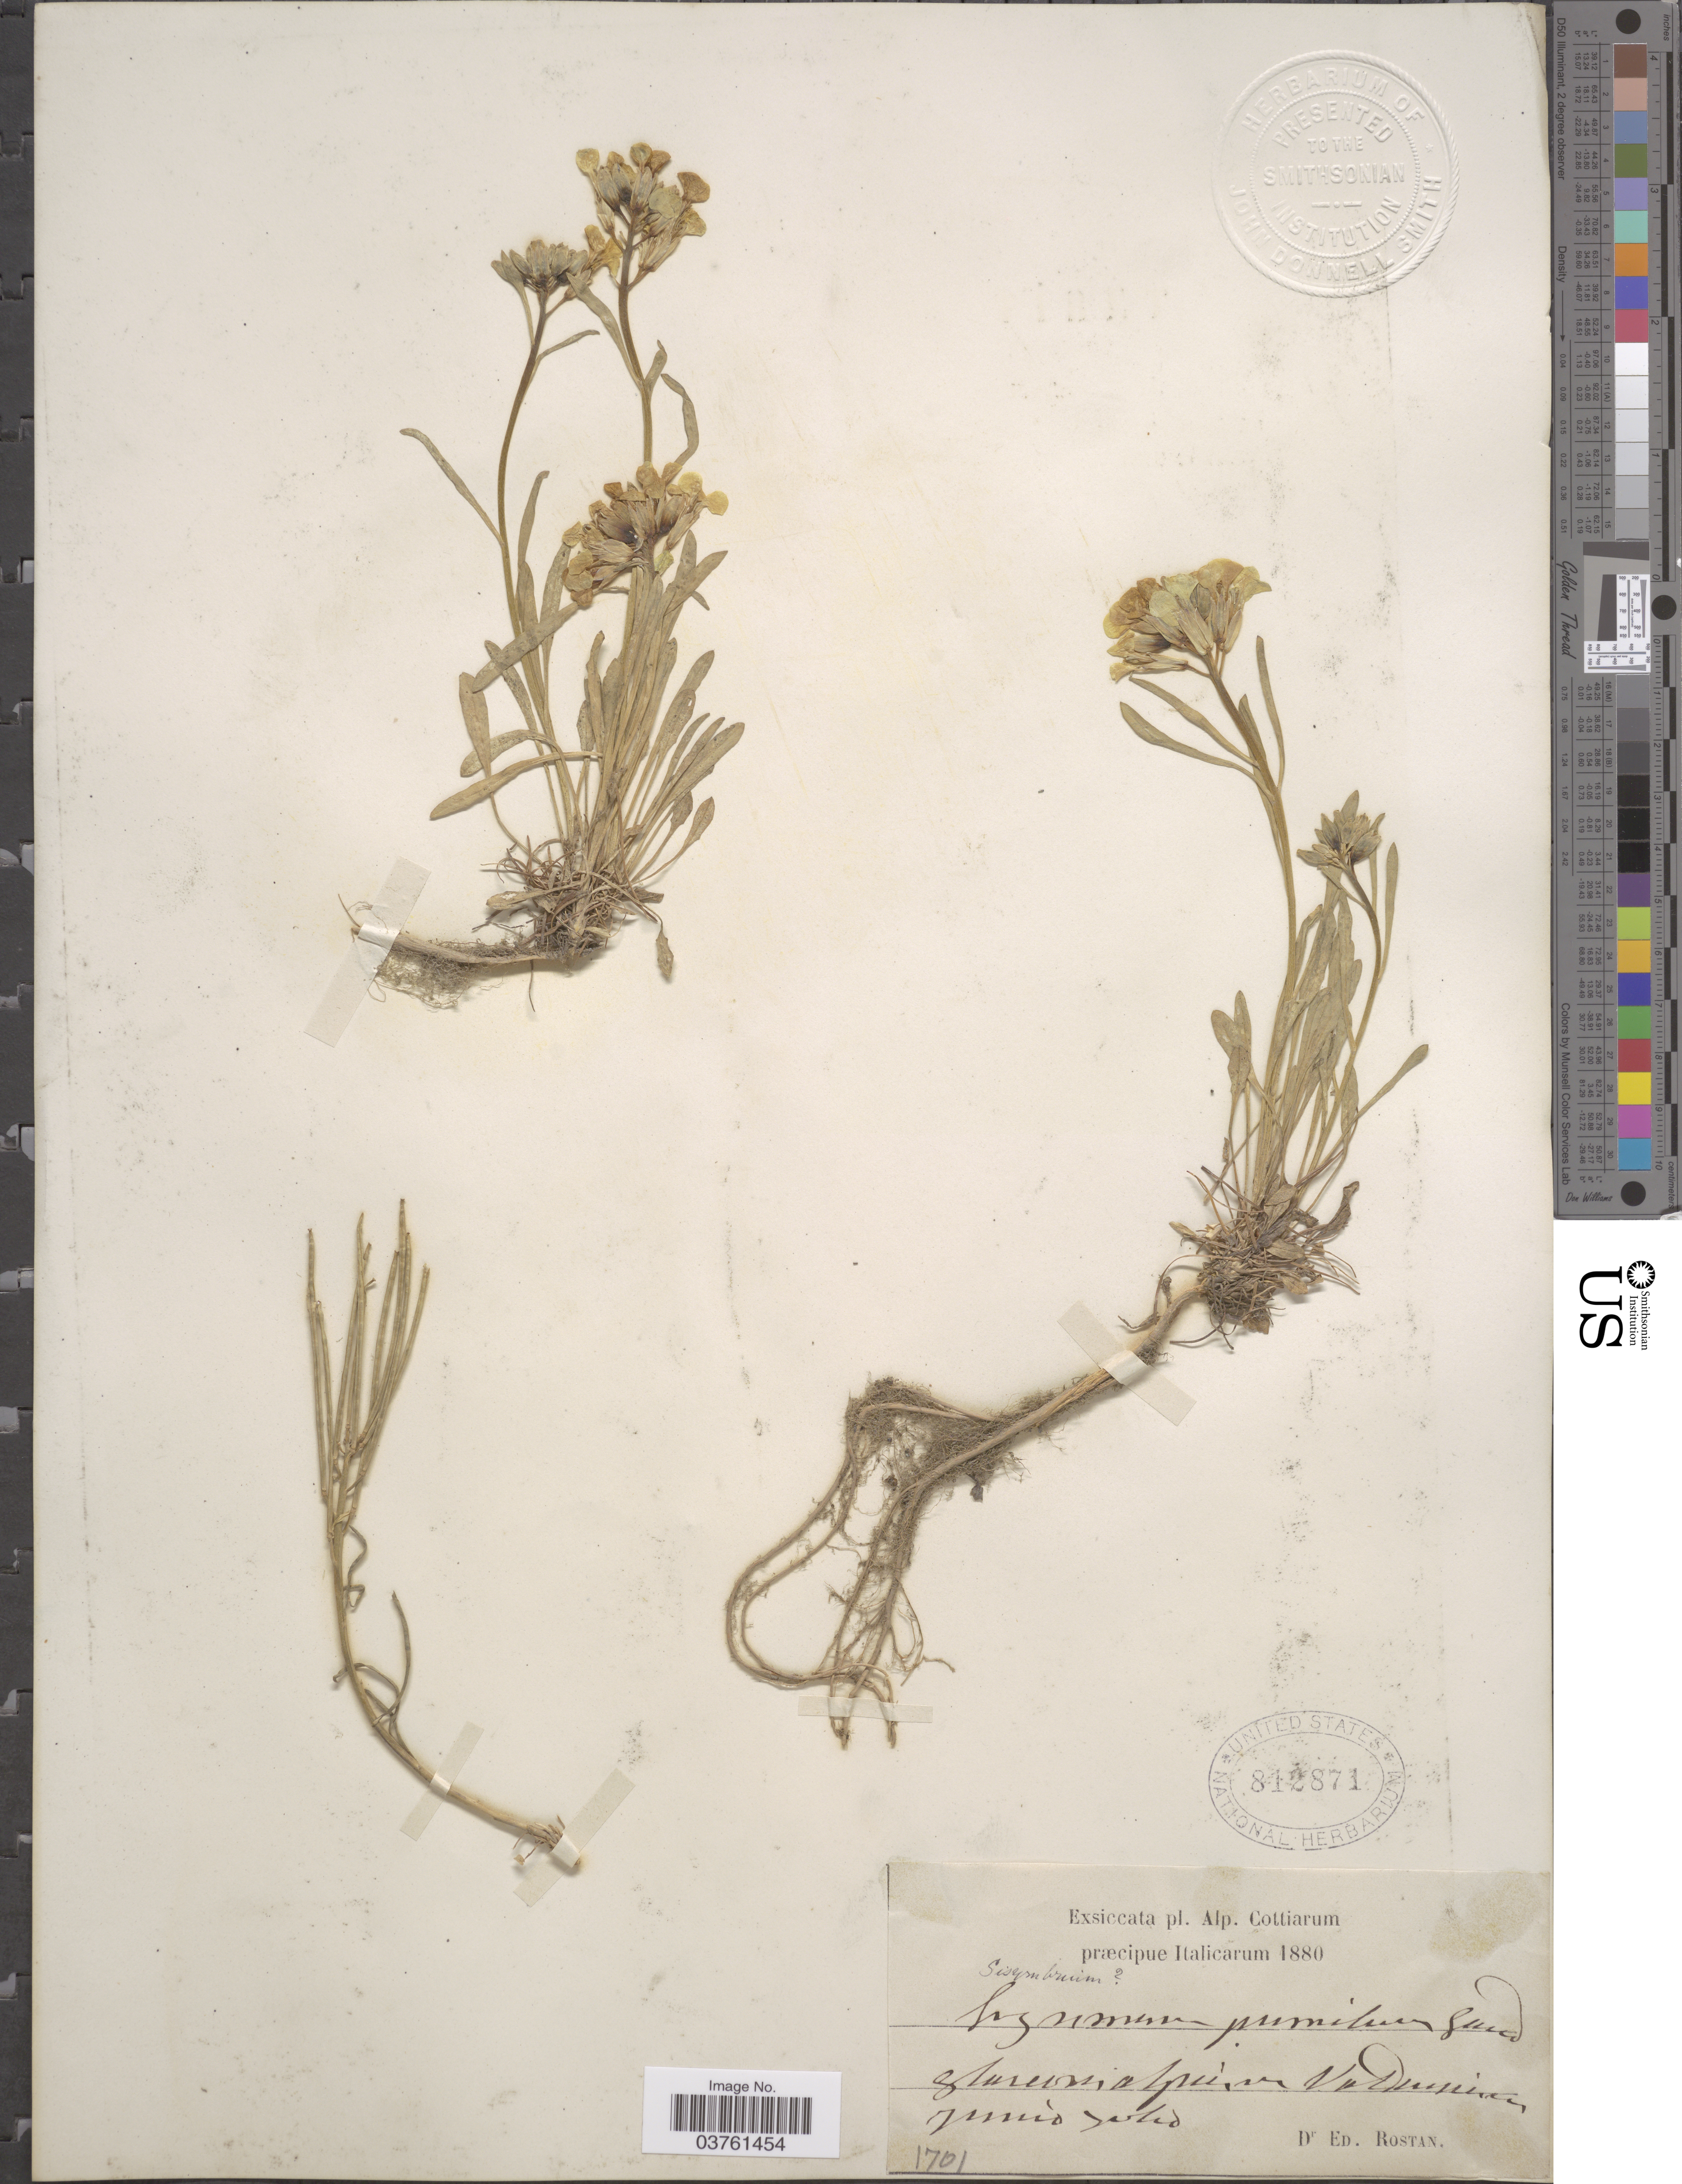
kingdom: Plantae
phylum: Tracheophyta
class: Magnoliopsida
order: Brassicales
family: Brassicaceae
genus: Erysimum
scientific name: Erysimum pumilum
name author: Schur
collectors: E. Rostan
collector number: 1701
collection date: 1880-06/1880-07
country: Italy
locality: Alp. Cottiarum. Glareosis alpium Vald [illegible text].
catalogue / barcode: US 812871